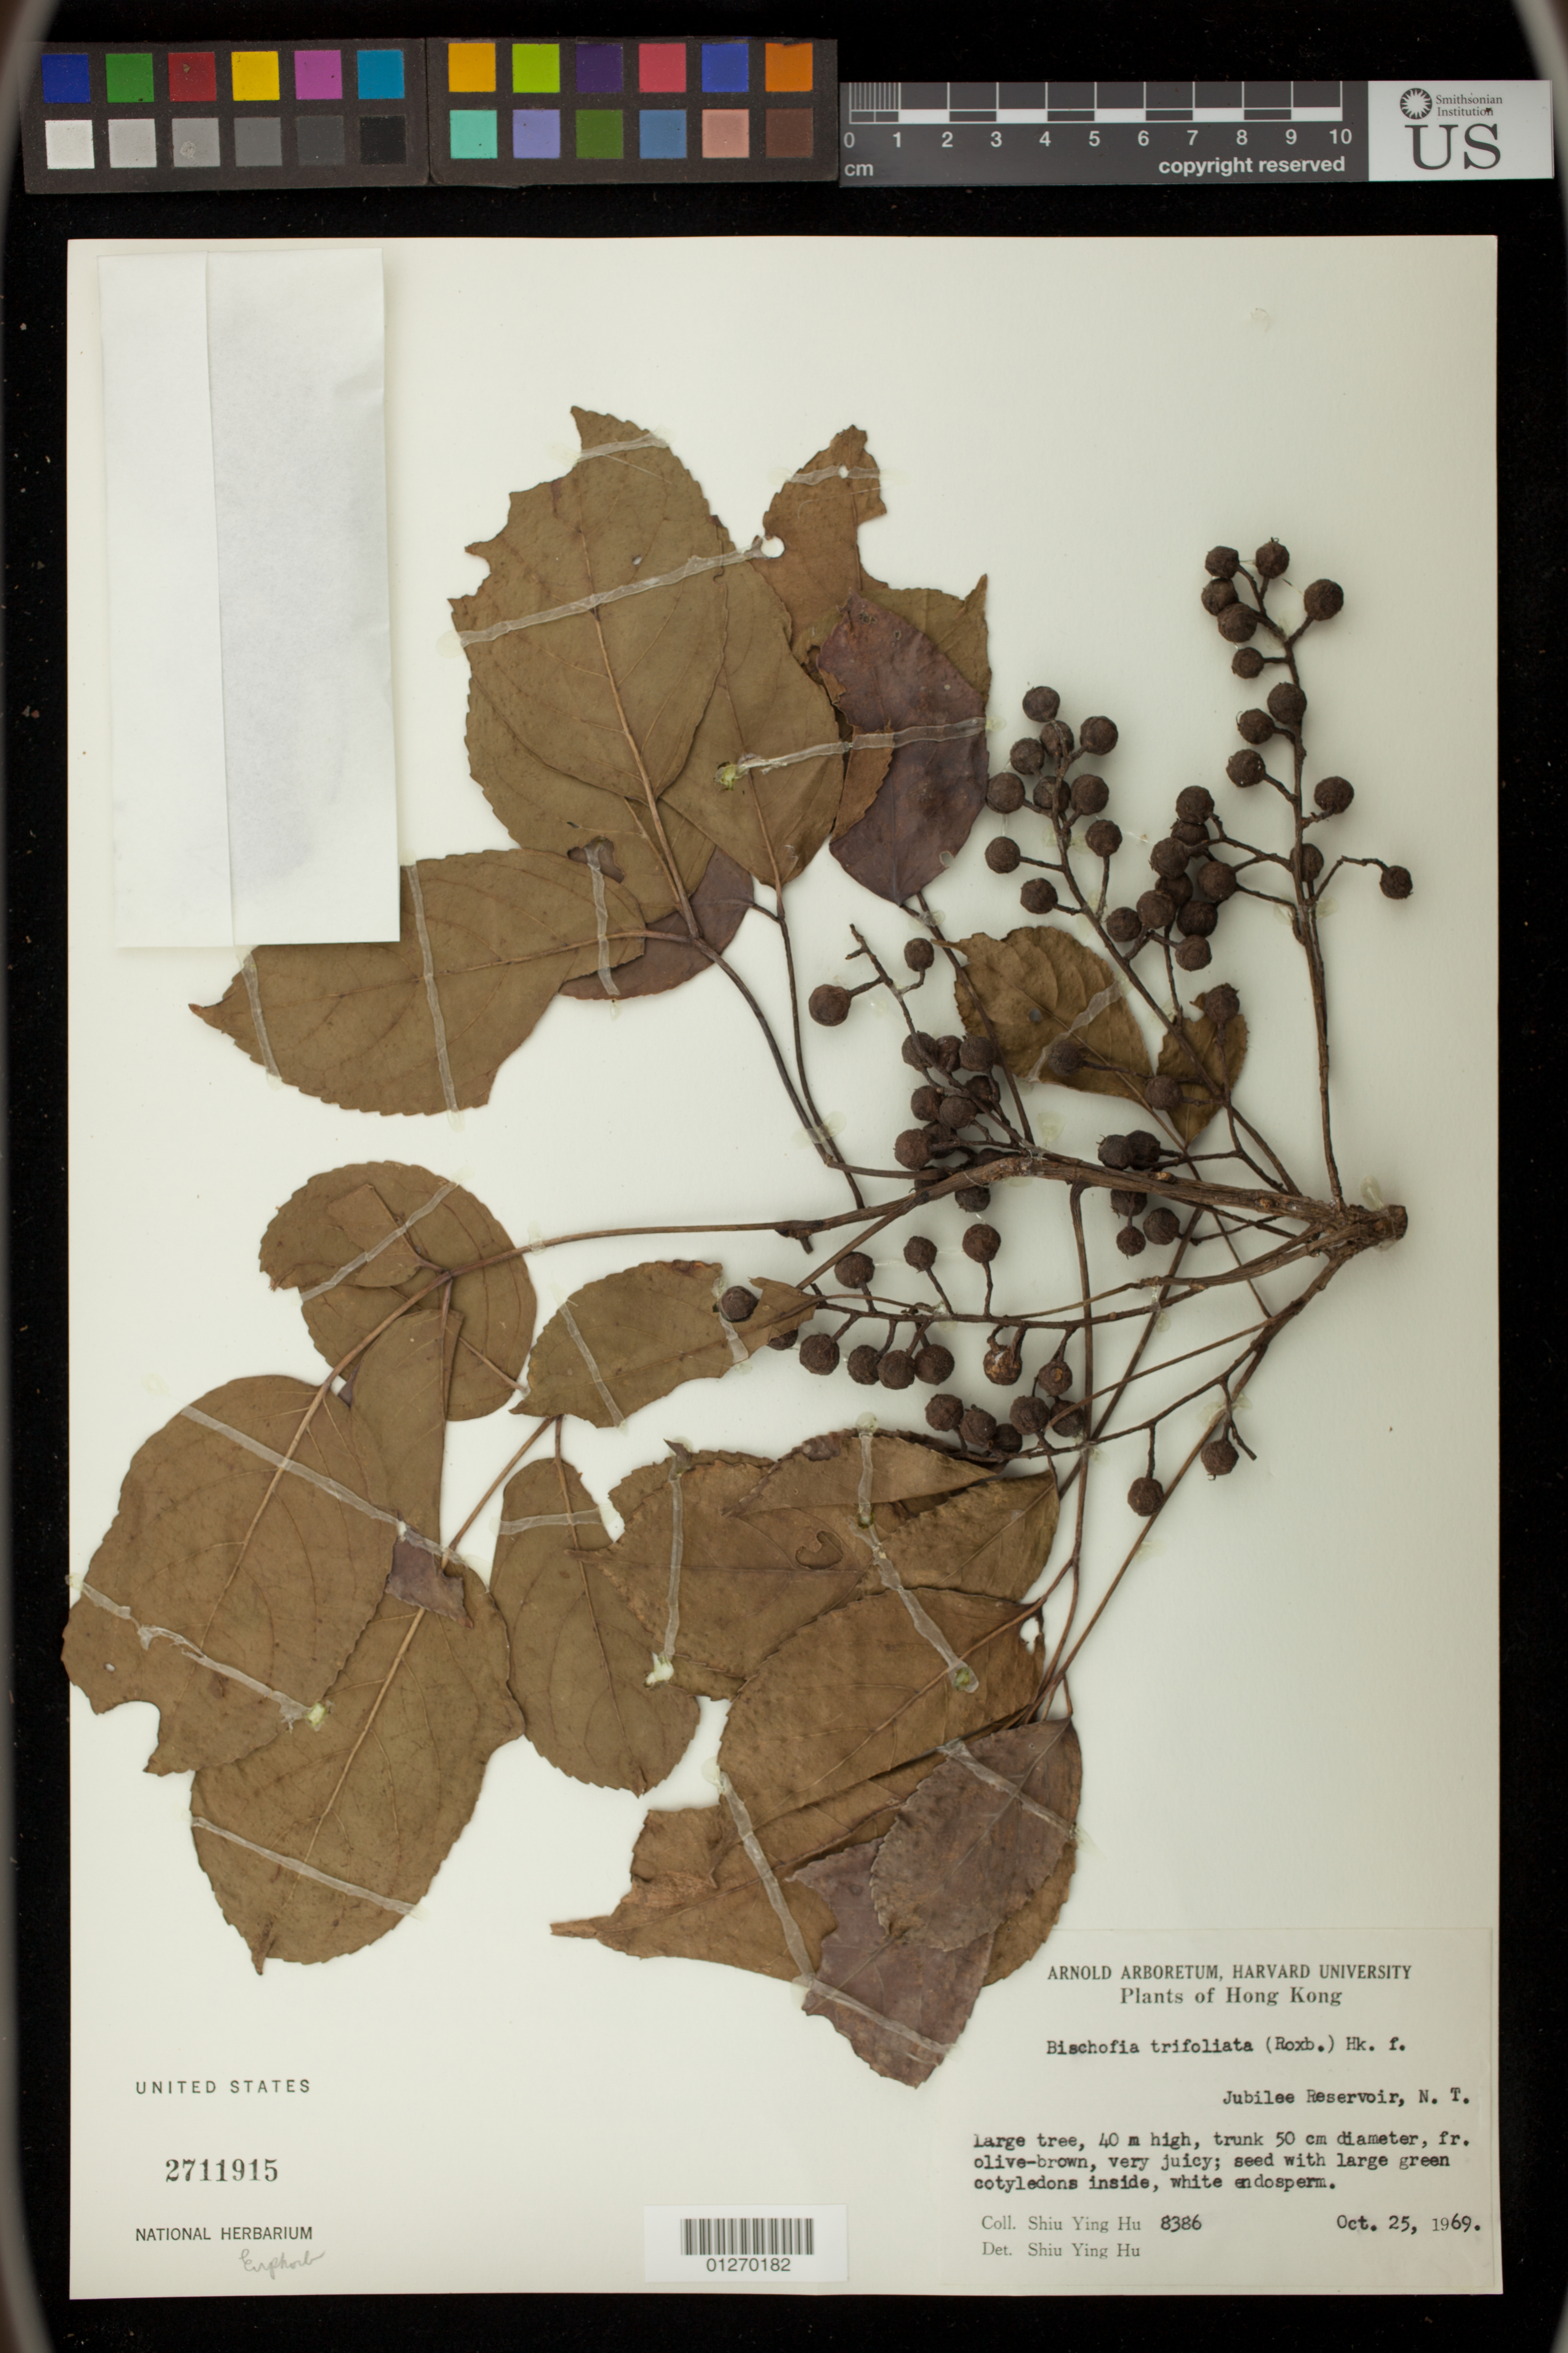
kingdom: Plantae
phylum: Tracheophyta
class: Magnoliopsida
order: Malpighiales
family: Phyllanthaceae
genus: Bischofia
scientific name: Bischofia trifoliata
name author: (Roxb.) Hook.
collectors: S. Y. Hu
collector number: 8386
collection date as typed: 25 Oct 1969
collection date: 1969-10-25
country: China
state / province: Hong Kong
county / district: New Territories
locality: Jubilee reservoir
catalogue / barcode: US 2711915